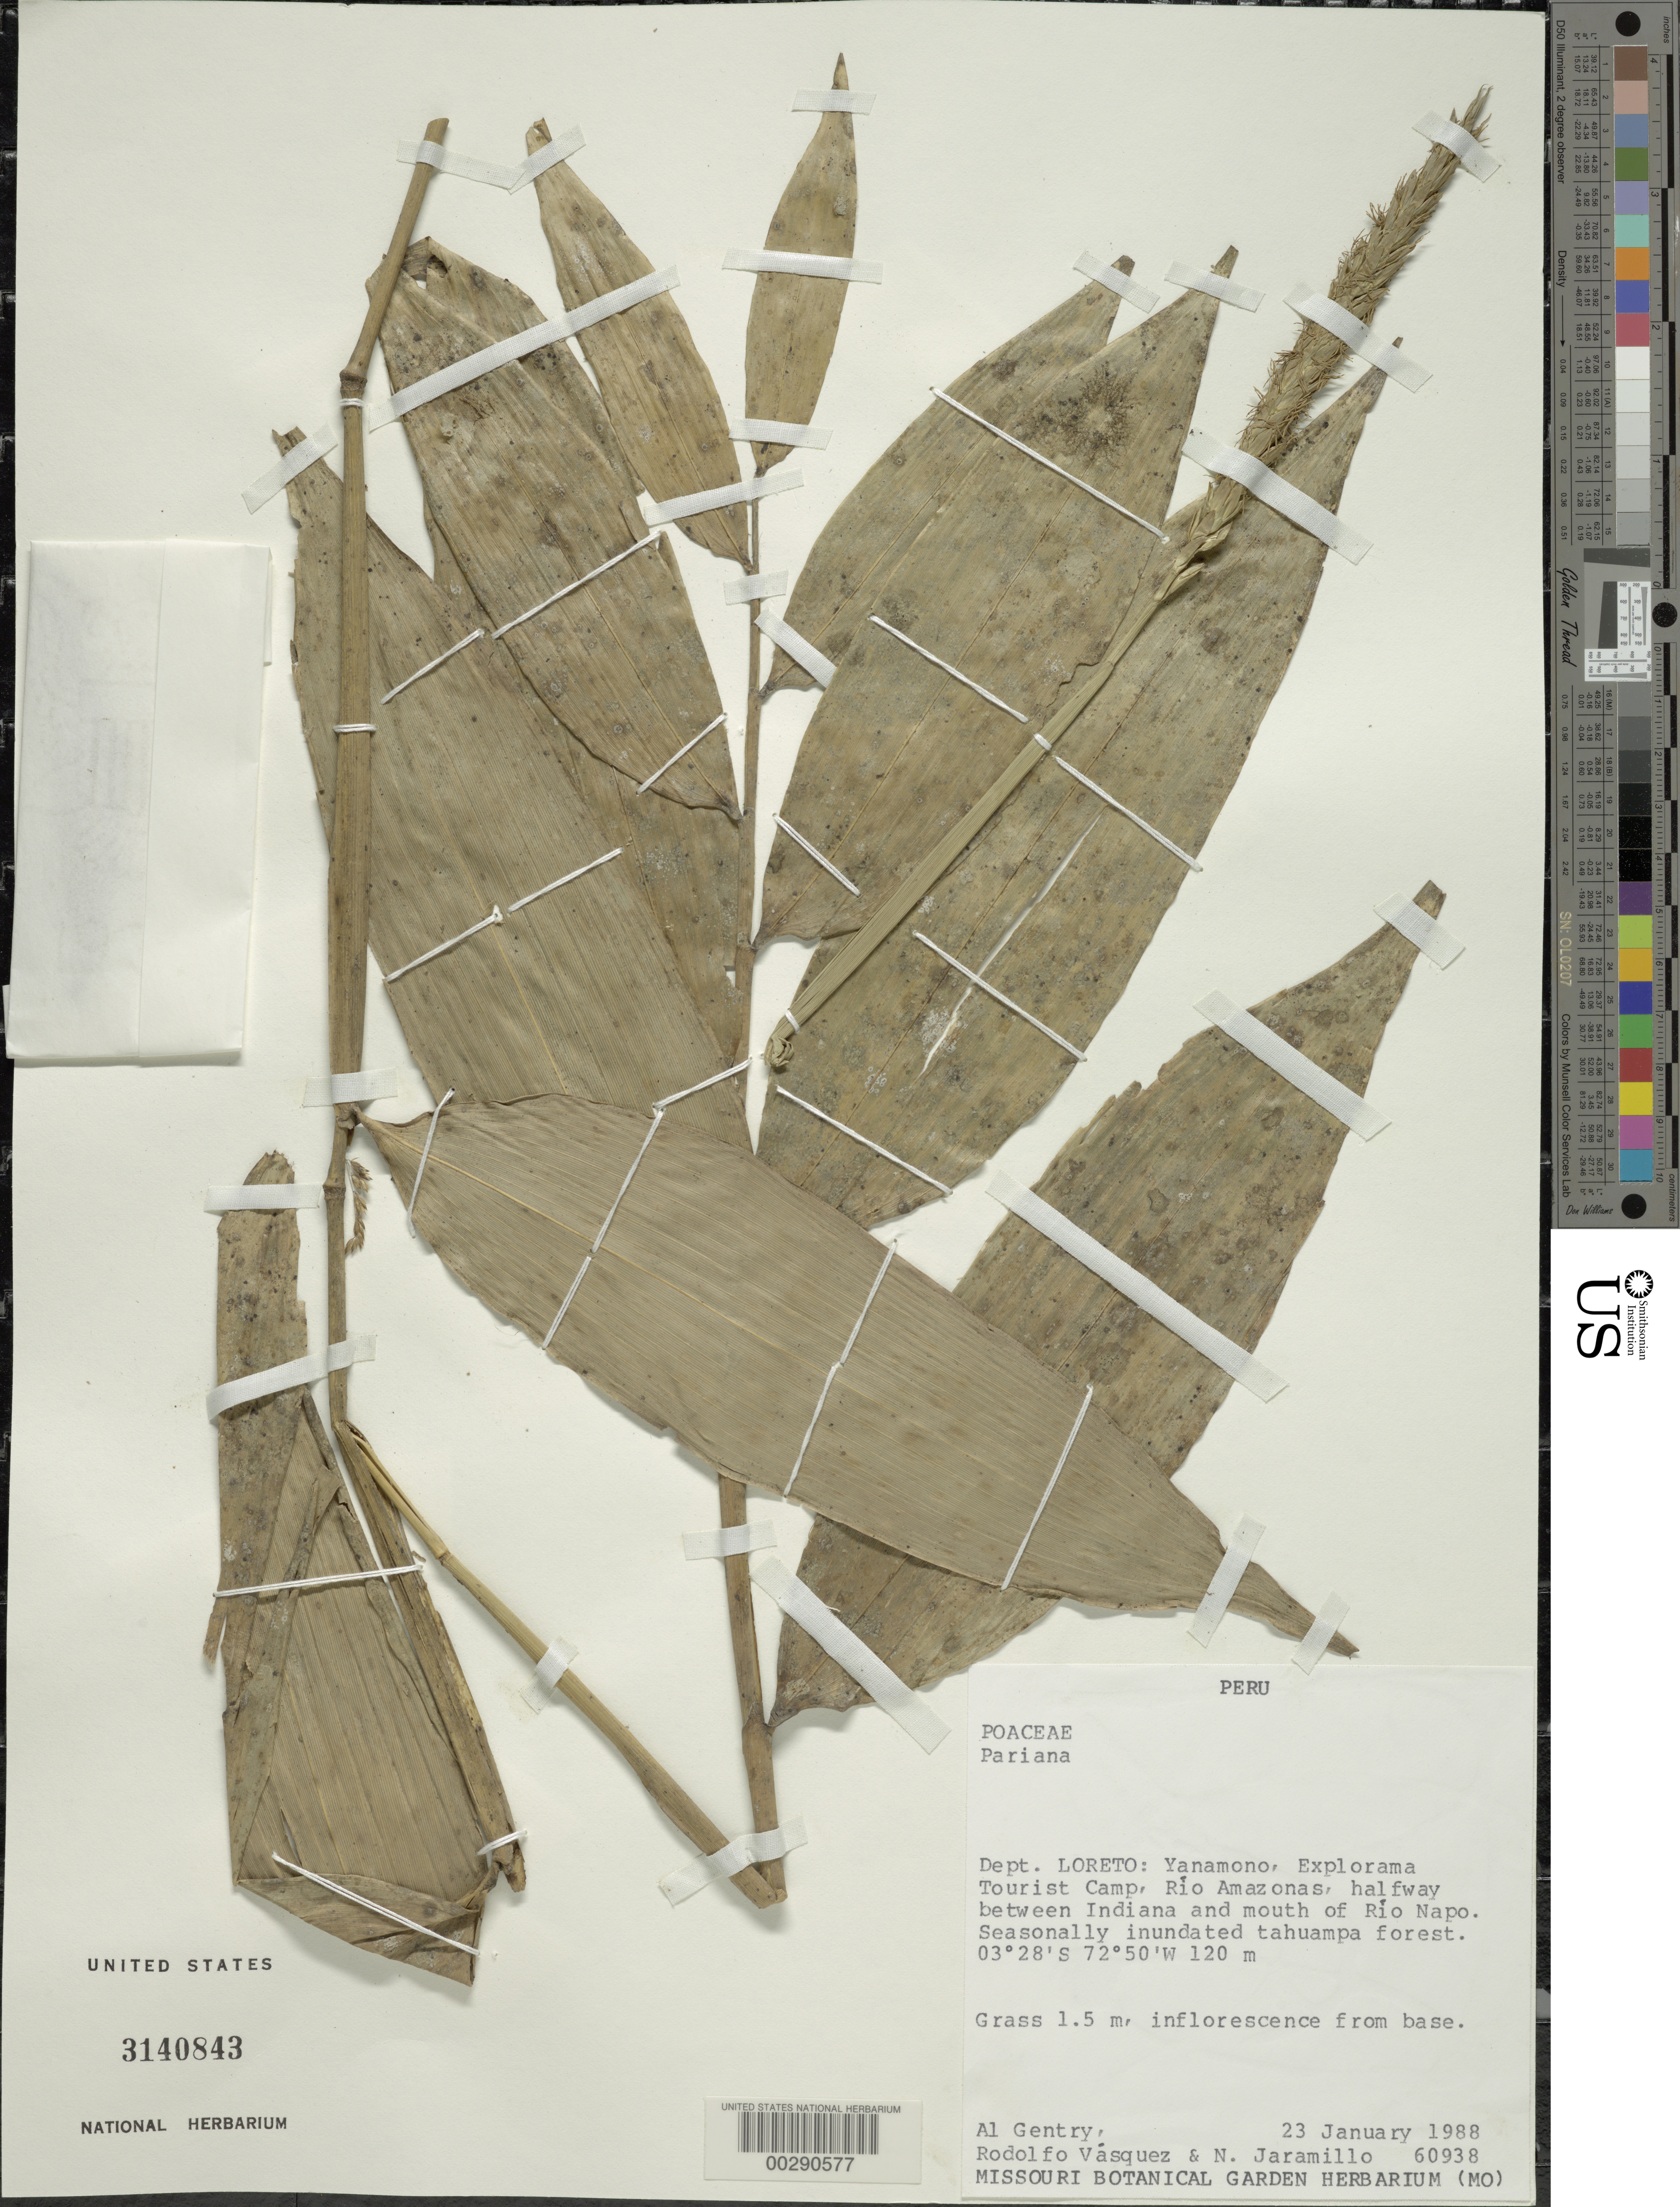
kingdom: Plantae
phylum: Tracheophyta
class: Liliopsida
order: Poales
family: Poaceae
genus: Pariana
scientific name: Pariana sp.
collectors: A. H. Gentry, R. Vásquez M. & N. Jaramillo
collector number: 60938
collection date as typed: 23 Jan 1988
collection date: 1988-01-23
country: Peru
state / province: Loreto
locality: Yanamono, explorama tourist camp, rio amazonas, halfway between indiana and mouth of rio napo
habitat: Seasonally inundated tahuampa forest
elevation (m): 120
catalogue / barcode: US 3140843